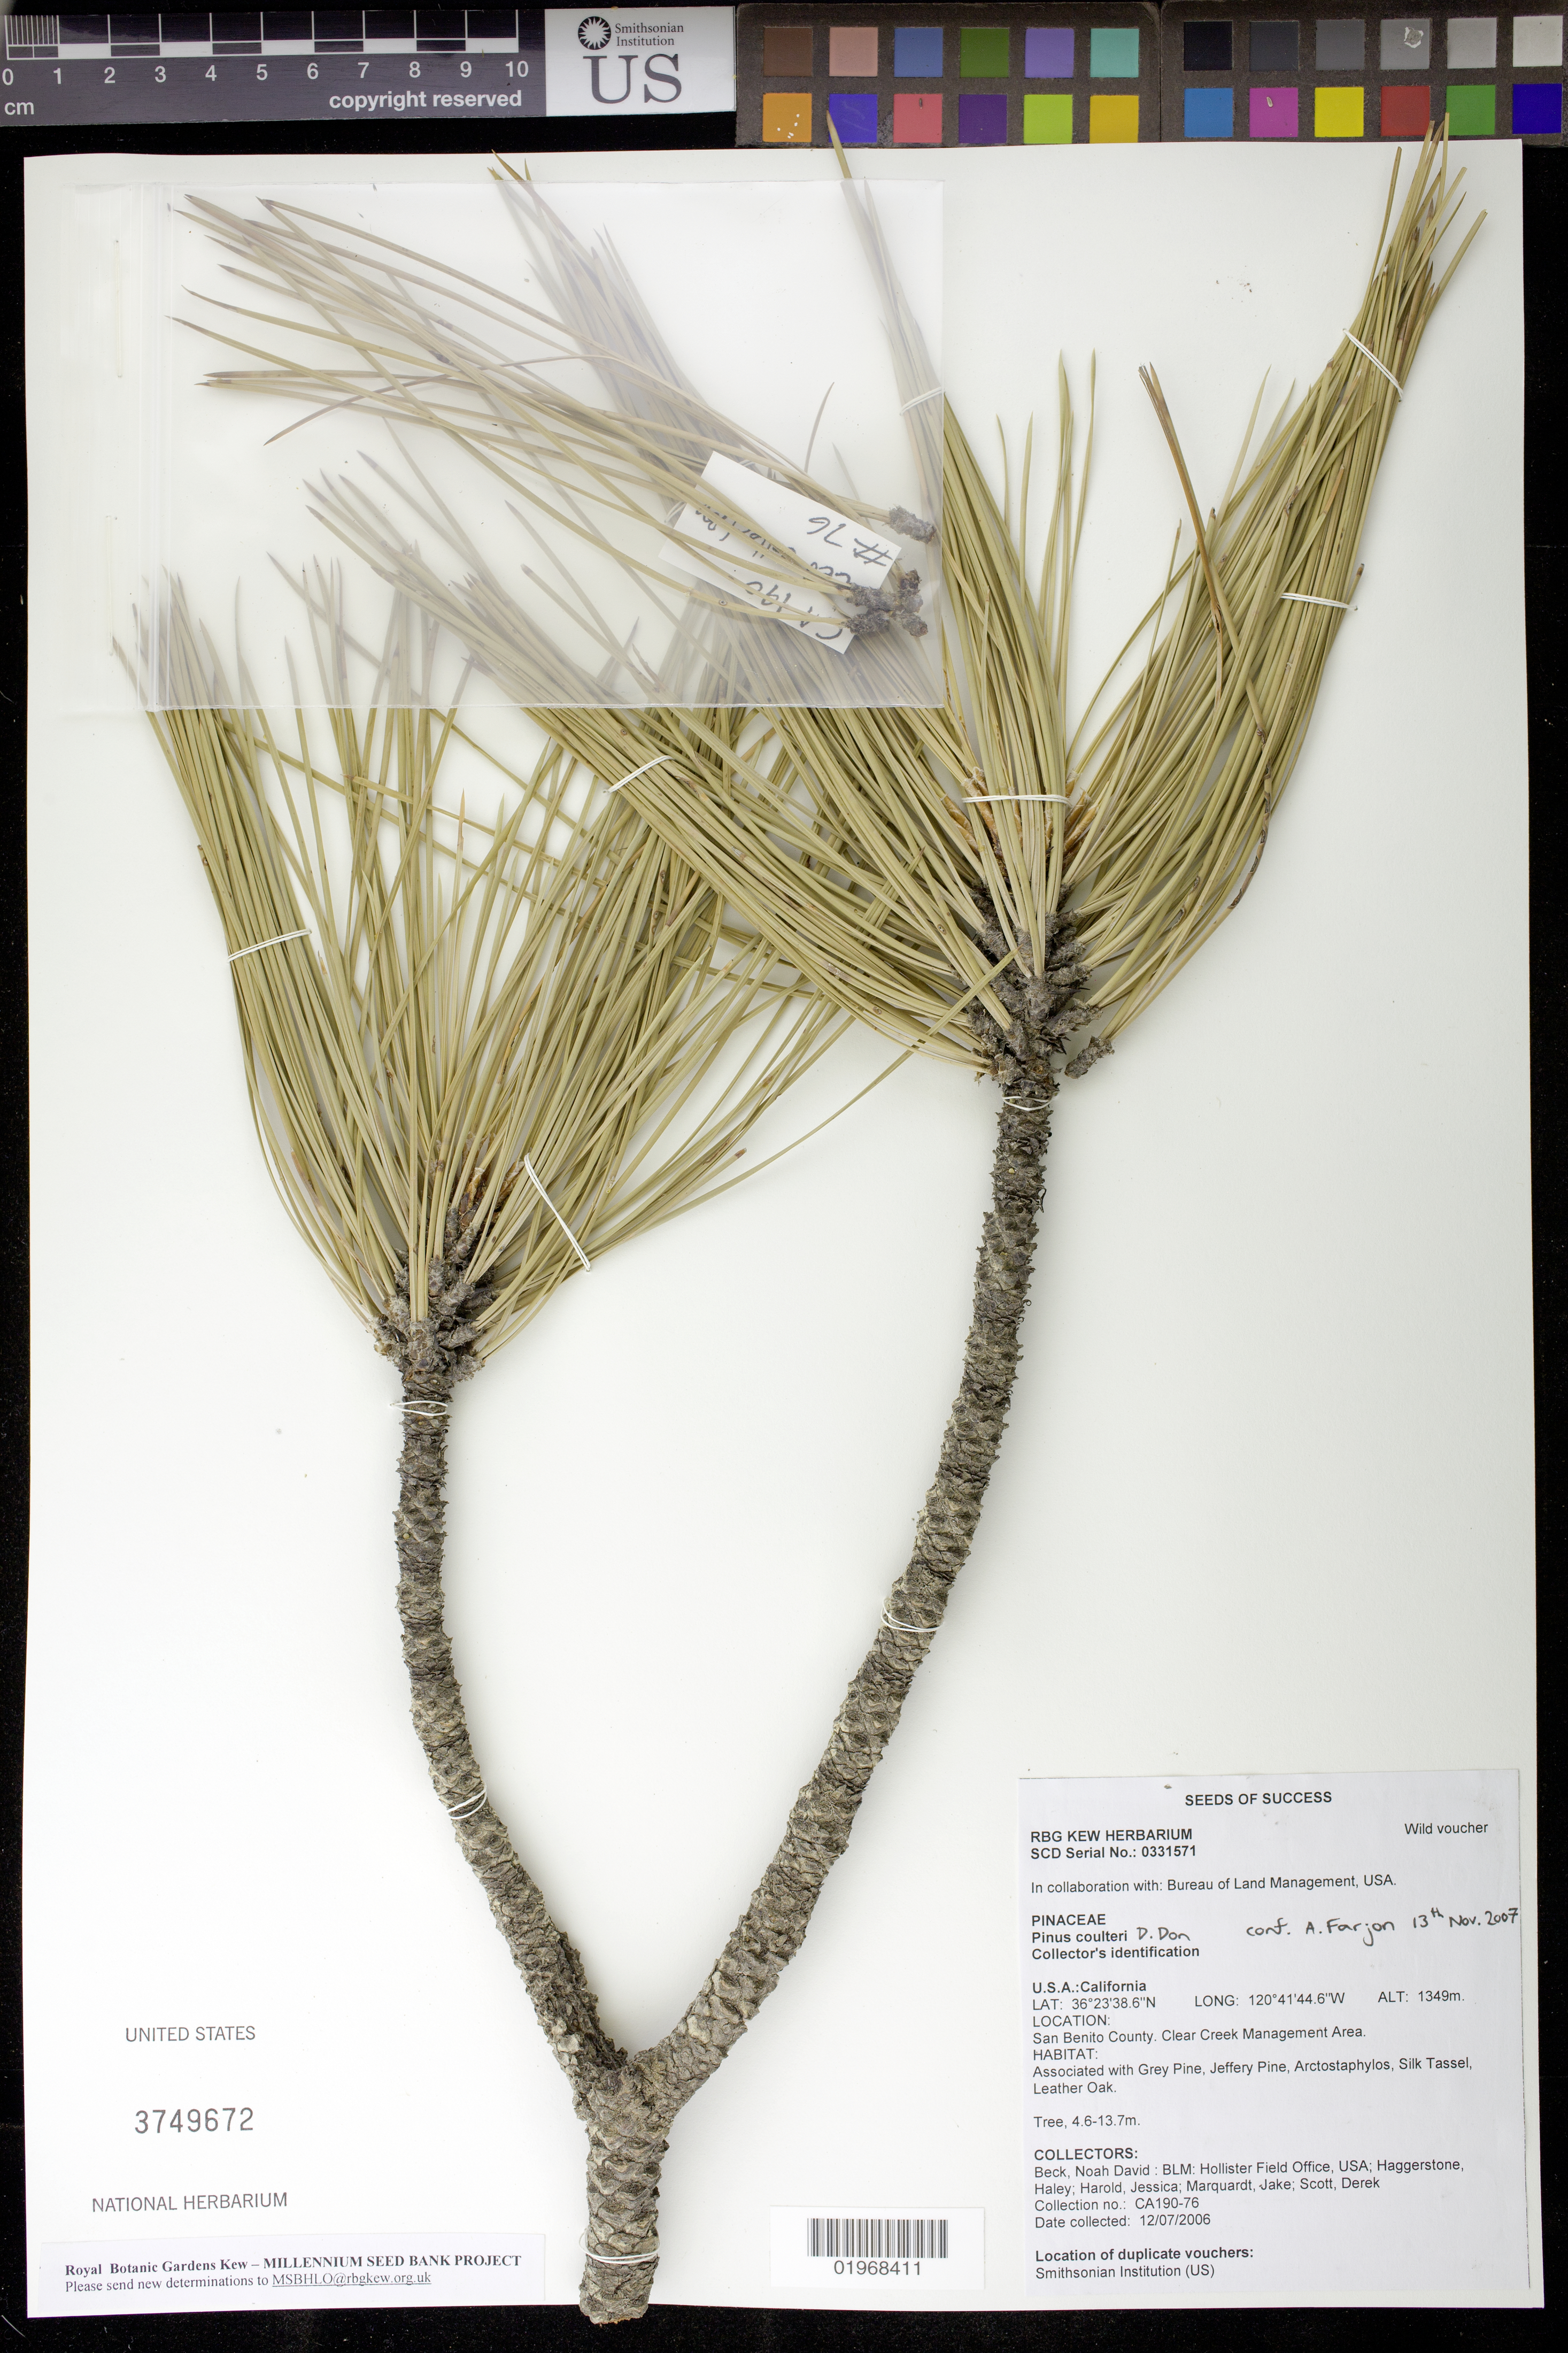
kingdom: Plantae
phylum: Tracheophyta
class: Pinopsida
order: Pinales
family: Pinaceae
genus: Pinus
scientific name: Pinus coulteri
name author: Lamb. ex D. Don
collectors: N. Beck, -. Haley, J. Harold, J. Marquardt & D. Scott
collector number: CA190-76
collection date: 2006-07-12 or 2006-12-07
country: United States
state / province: California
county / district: San Benito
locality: Clear Creek Management Area.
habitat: With Grey Pine, Jeffery Pine, Arctostaphylos, Silk Tassel, Leather Oak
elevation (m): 1349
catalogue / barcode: US 3749672